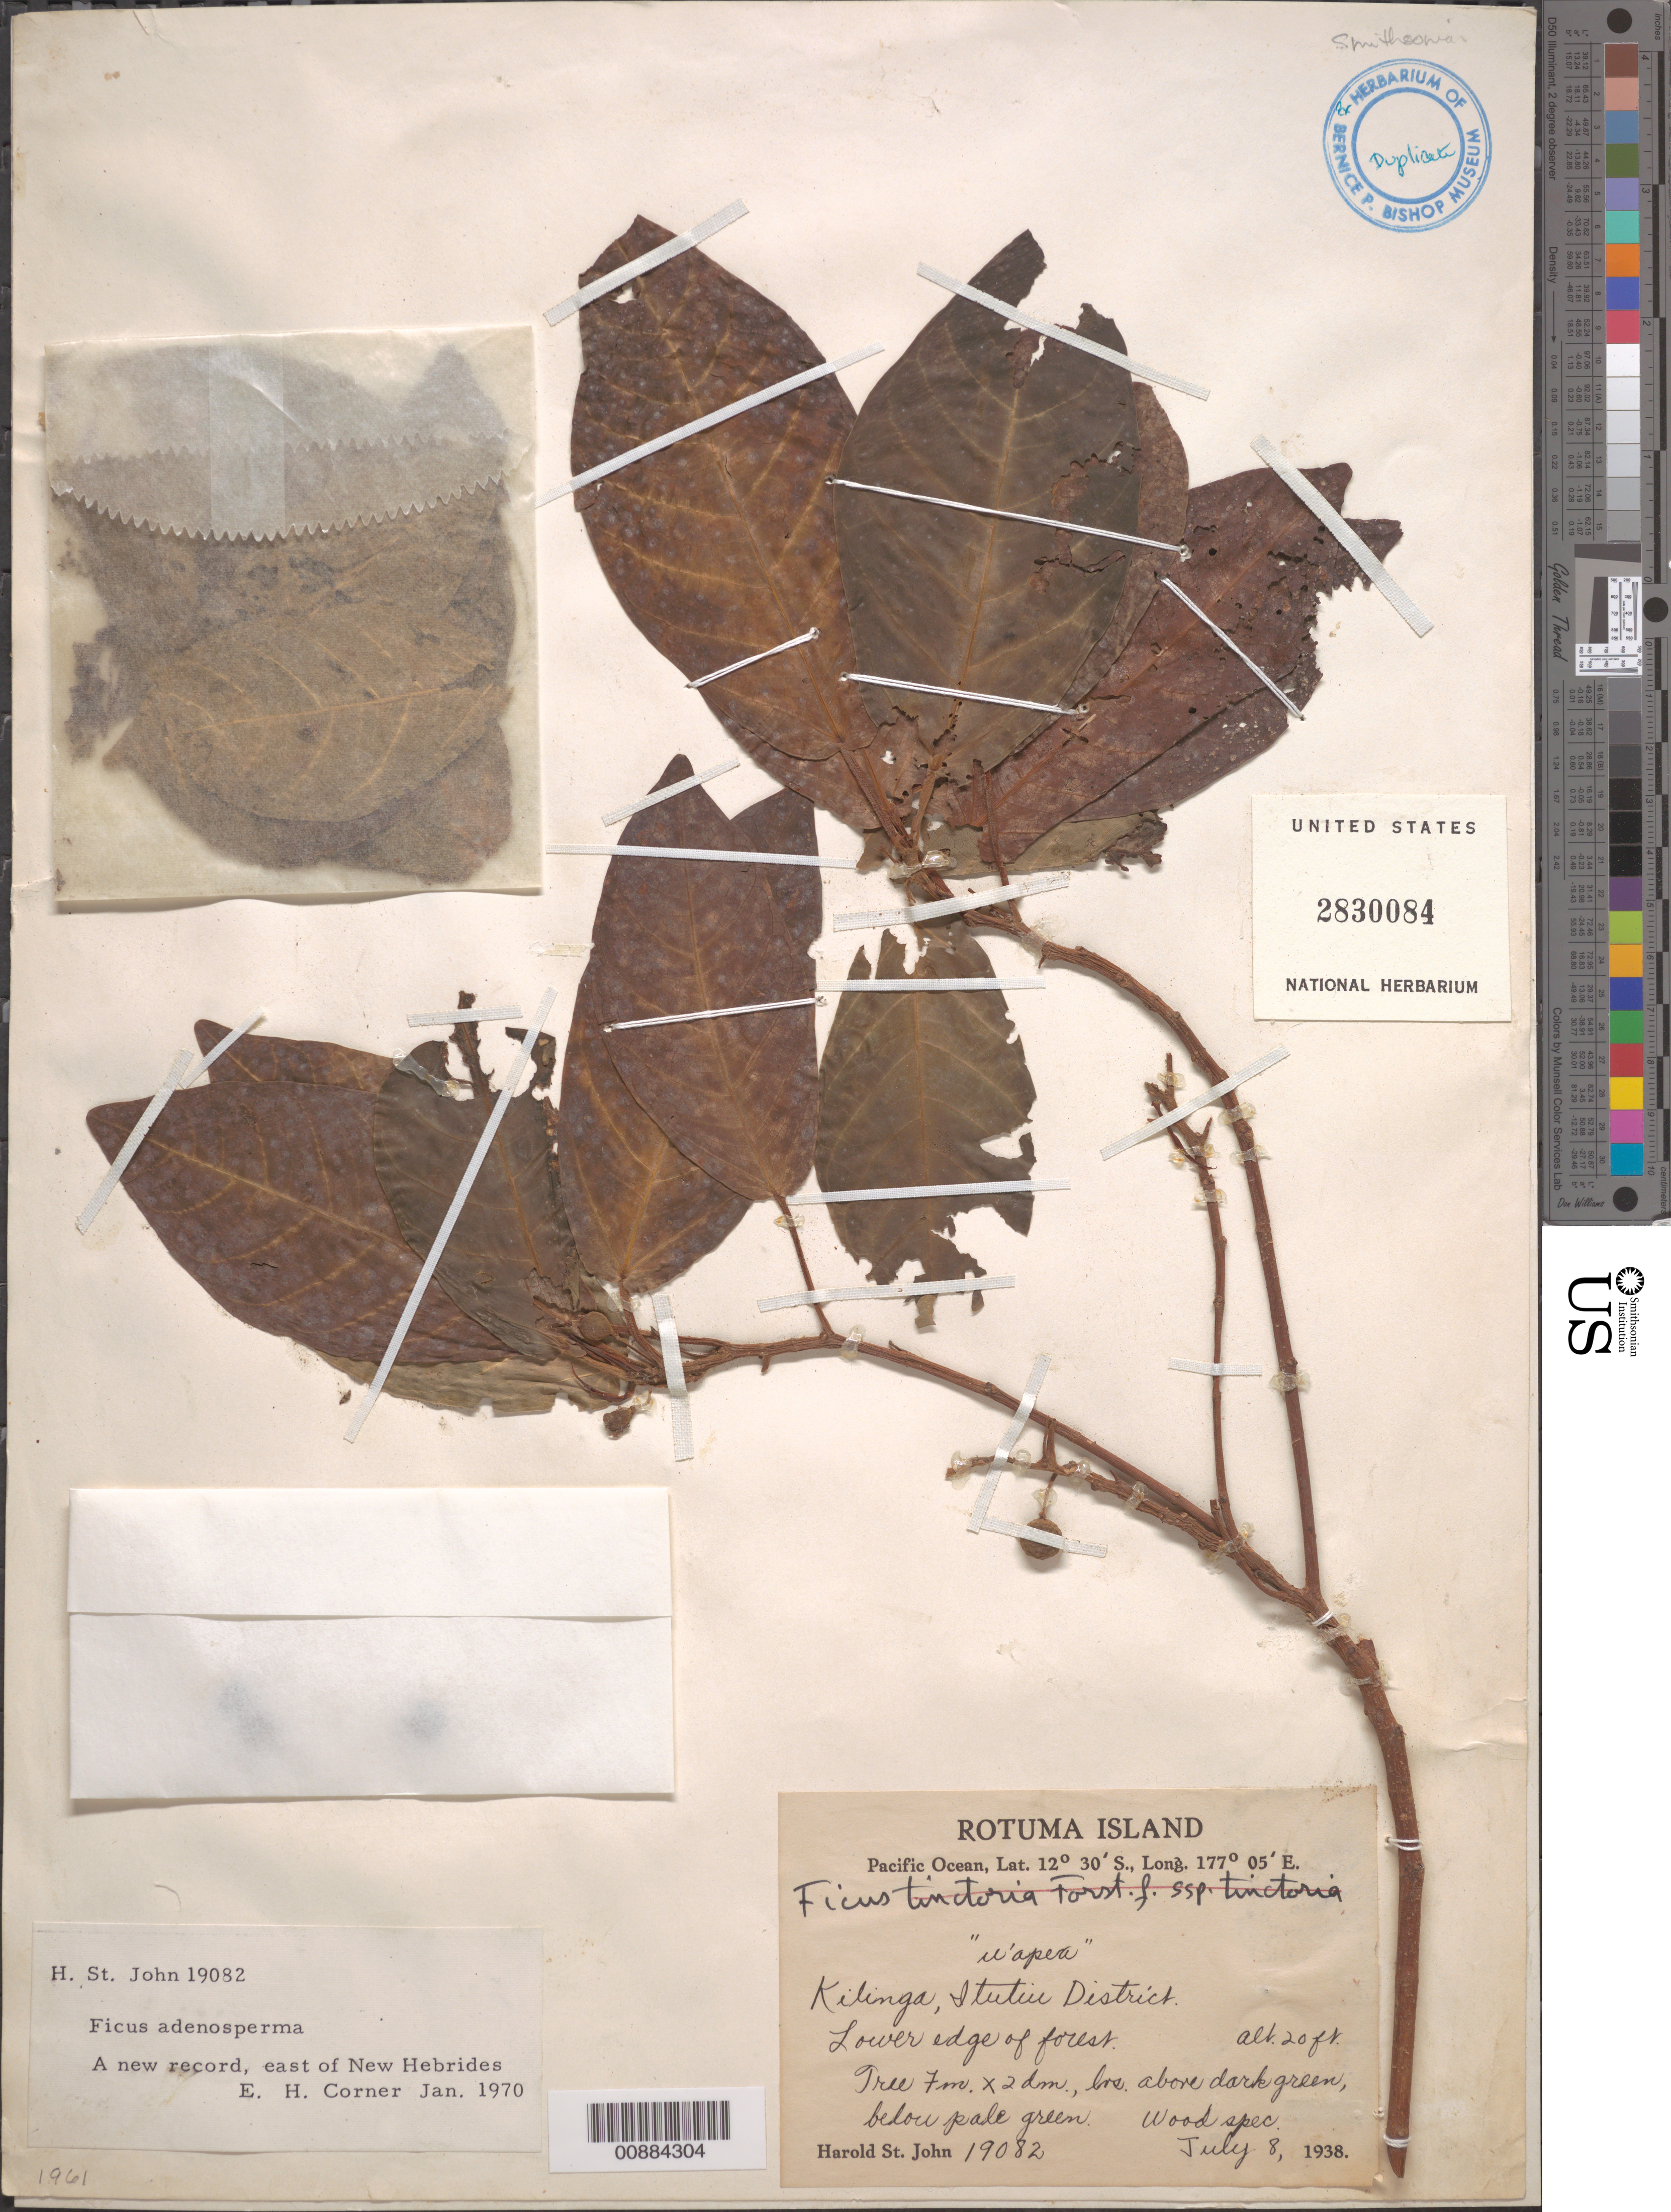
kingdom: Plantae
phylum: Tracheophyta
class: Magnoliopsida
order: Rosales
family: Moraceae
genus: Ficus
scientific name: Ficus adenosperma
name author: Miq.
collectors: H. St. John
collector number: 19082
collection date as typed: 08 Jul 1938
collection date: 1938-07-08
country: Fiji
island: Rotuma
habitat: Lower adge of forest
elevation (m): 6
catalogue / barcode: US 2830084